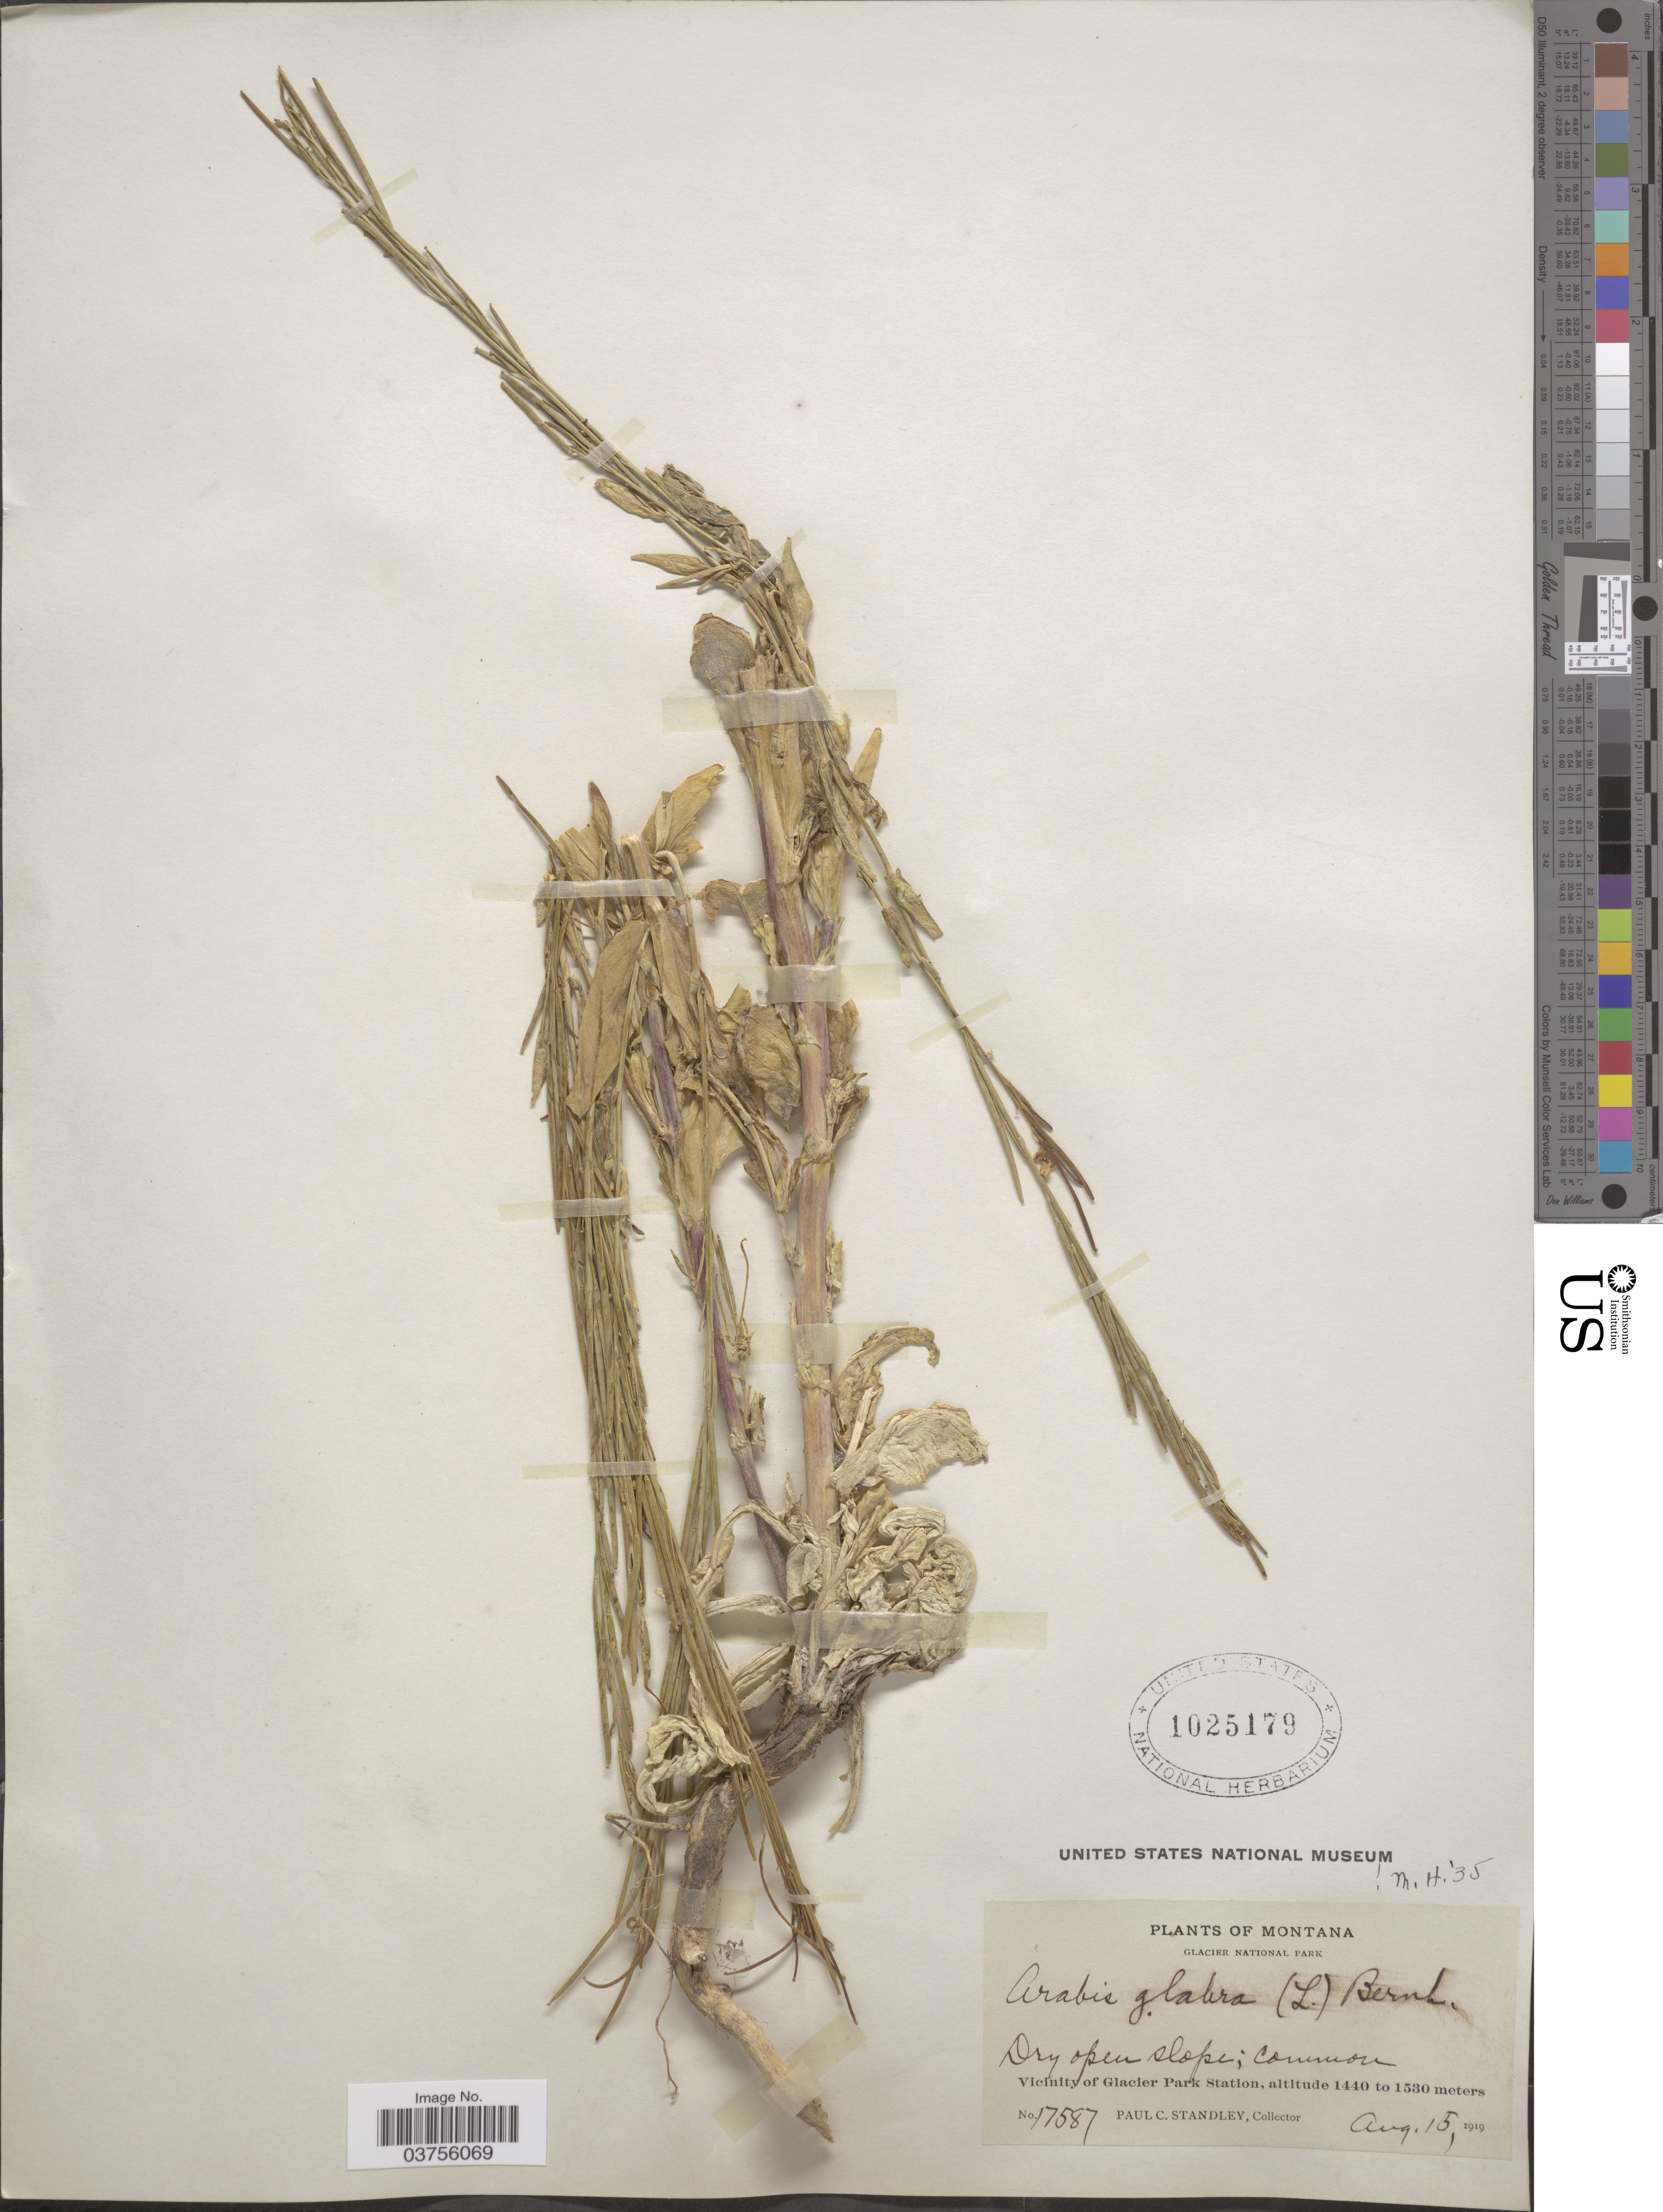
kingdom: Plantae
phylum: Tracheophyta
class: Magnoliopsida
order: Brassicales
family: Brassicaceae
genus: Turritis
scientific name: Turritis glabra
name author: L.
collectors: P. C. Standley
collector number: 17587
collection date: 1919-08-15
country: United States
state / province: Montana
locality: Glacier National Park. Vicinity of Glacier Park Station.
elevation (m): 1440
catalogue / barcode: US 1025179